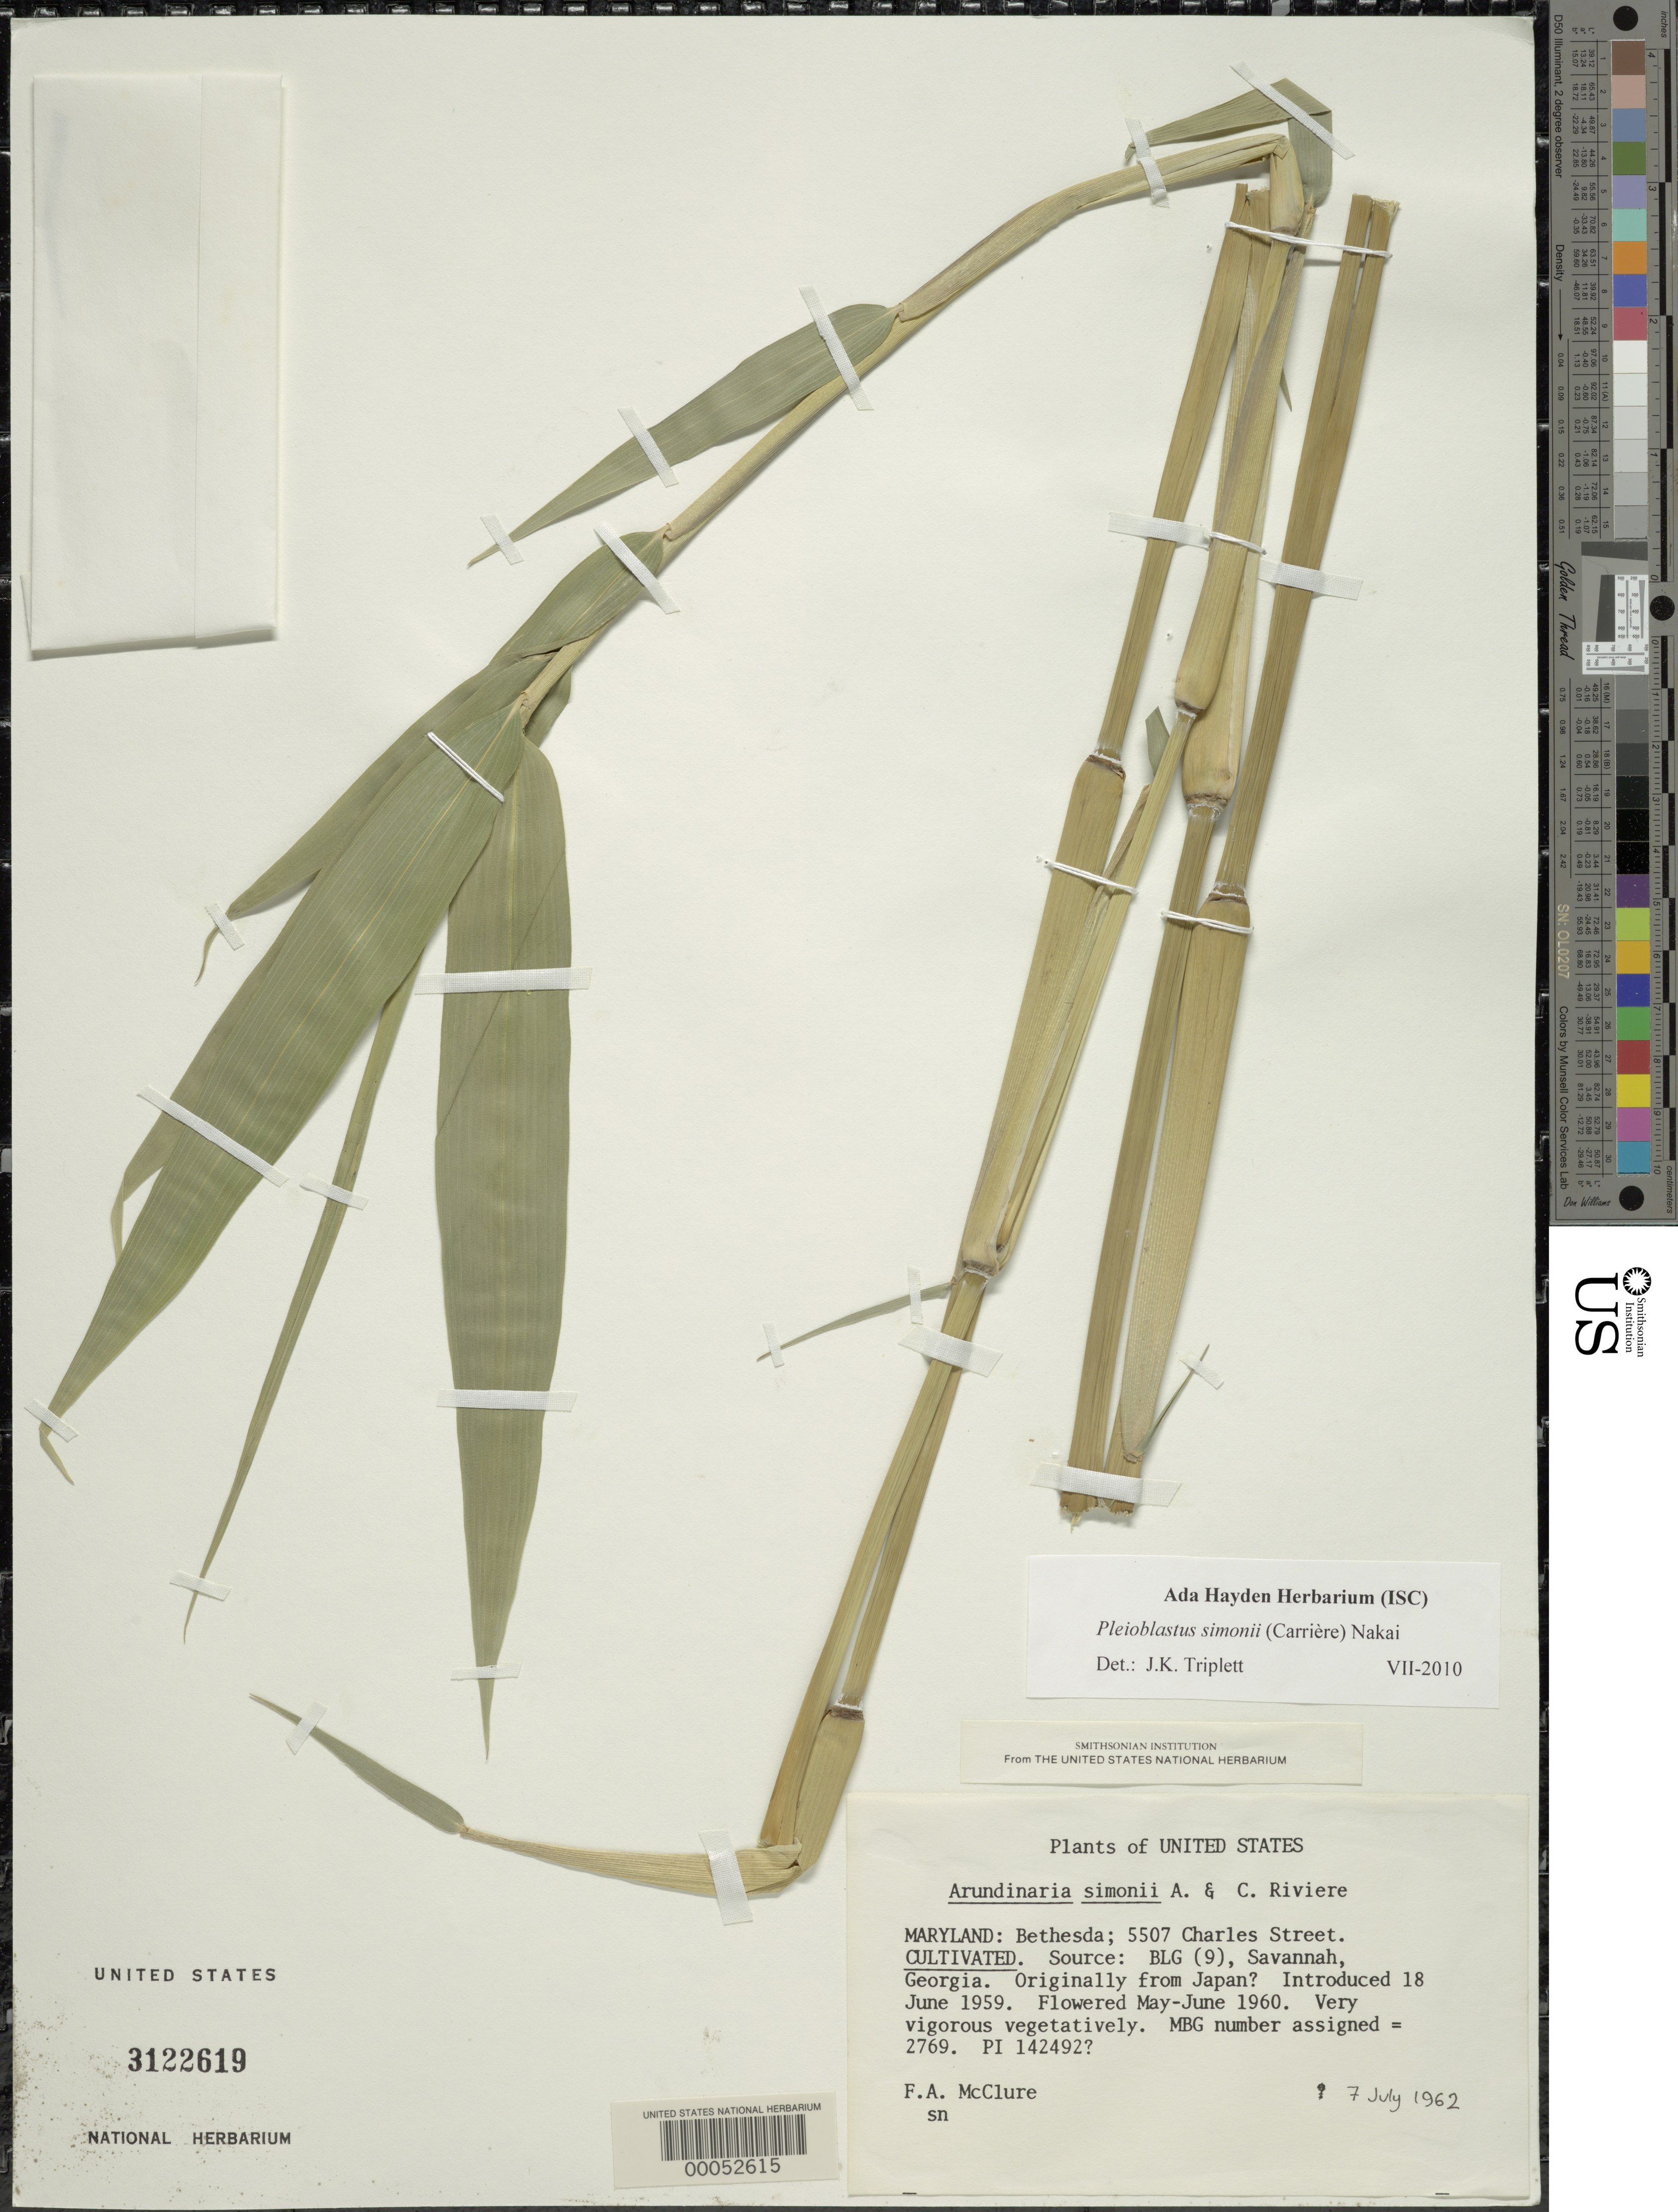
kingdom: Plantae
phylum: Tracheophyta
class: Liliopsida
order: Poales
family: Poaceae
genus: Pleioblastus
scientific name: Pleioblastus simonii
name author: (Carrière) Nakai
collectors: F. A. McClure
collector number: MBG 2769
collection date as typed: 07 Jul 1962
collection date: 1962-07-07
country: United States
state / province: Maryland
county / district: Montgomery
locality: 5507 Charles Street, Bethesda (McClure's garden)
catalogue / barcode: US 3122619